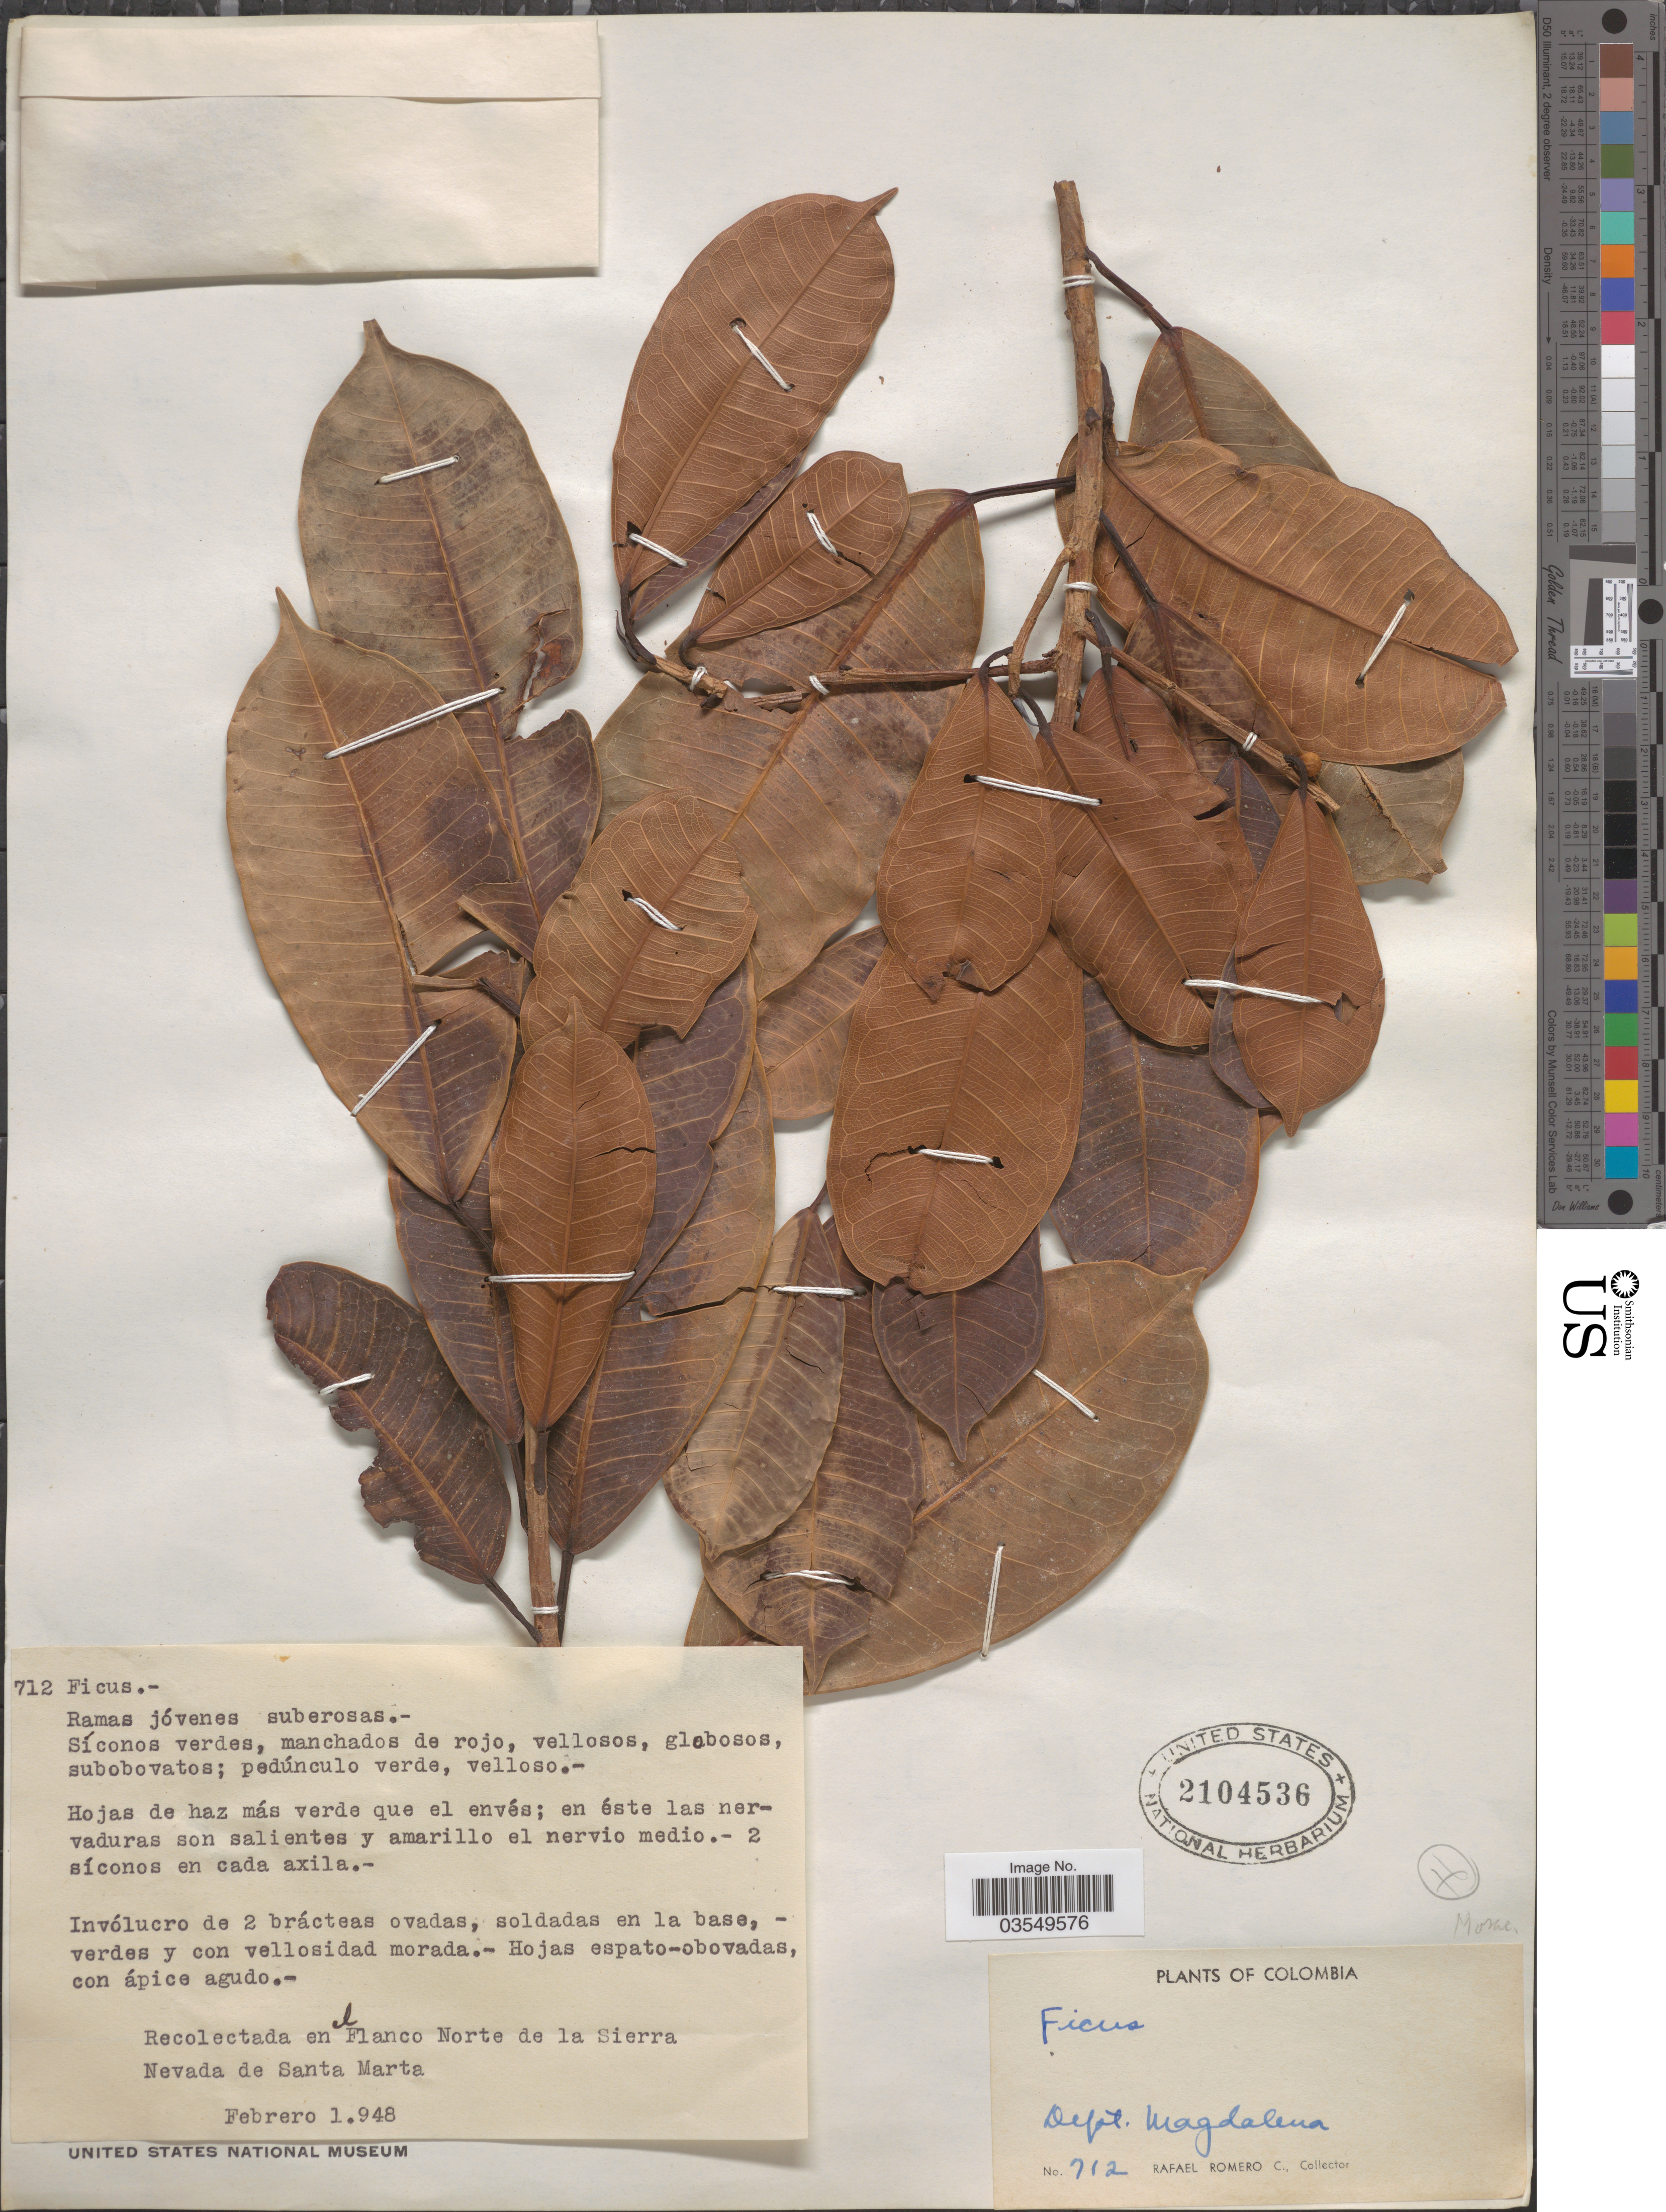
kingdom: Plantae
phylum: Tracheophyta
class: Magnoliopsida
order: Rosales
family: Moraceae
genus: Ficus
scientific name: Ficus sp.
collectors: R. Romero Castañeda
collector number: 712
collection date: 1948-02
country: Colombia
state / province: Magdalena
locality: En el Flanco Norte de la Sierra Nevada de Santa Marta. Dept. Magdalena.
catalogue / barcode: US 2104536